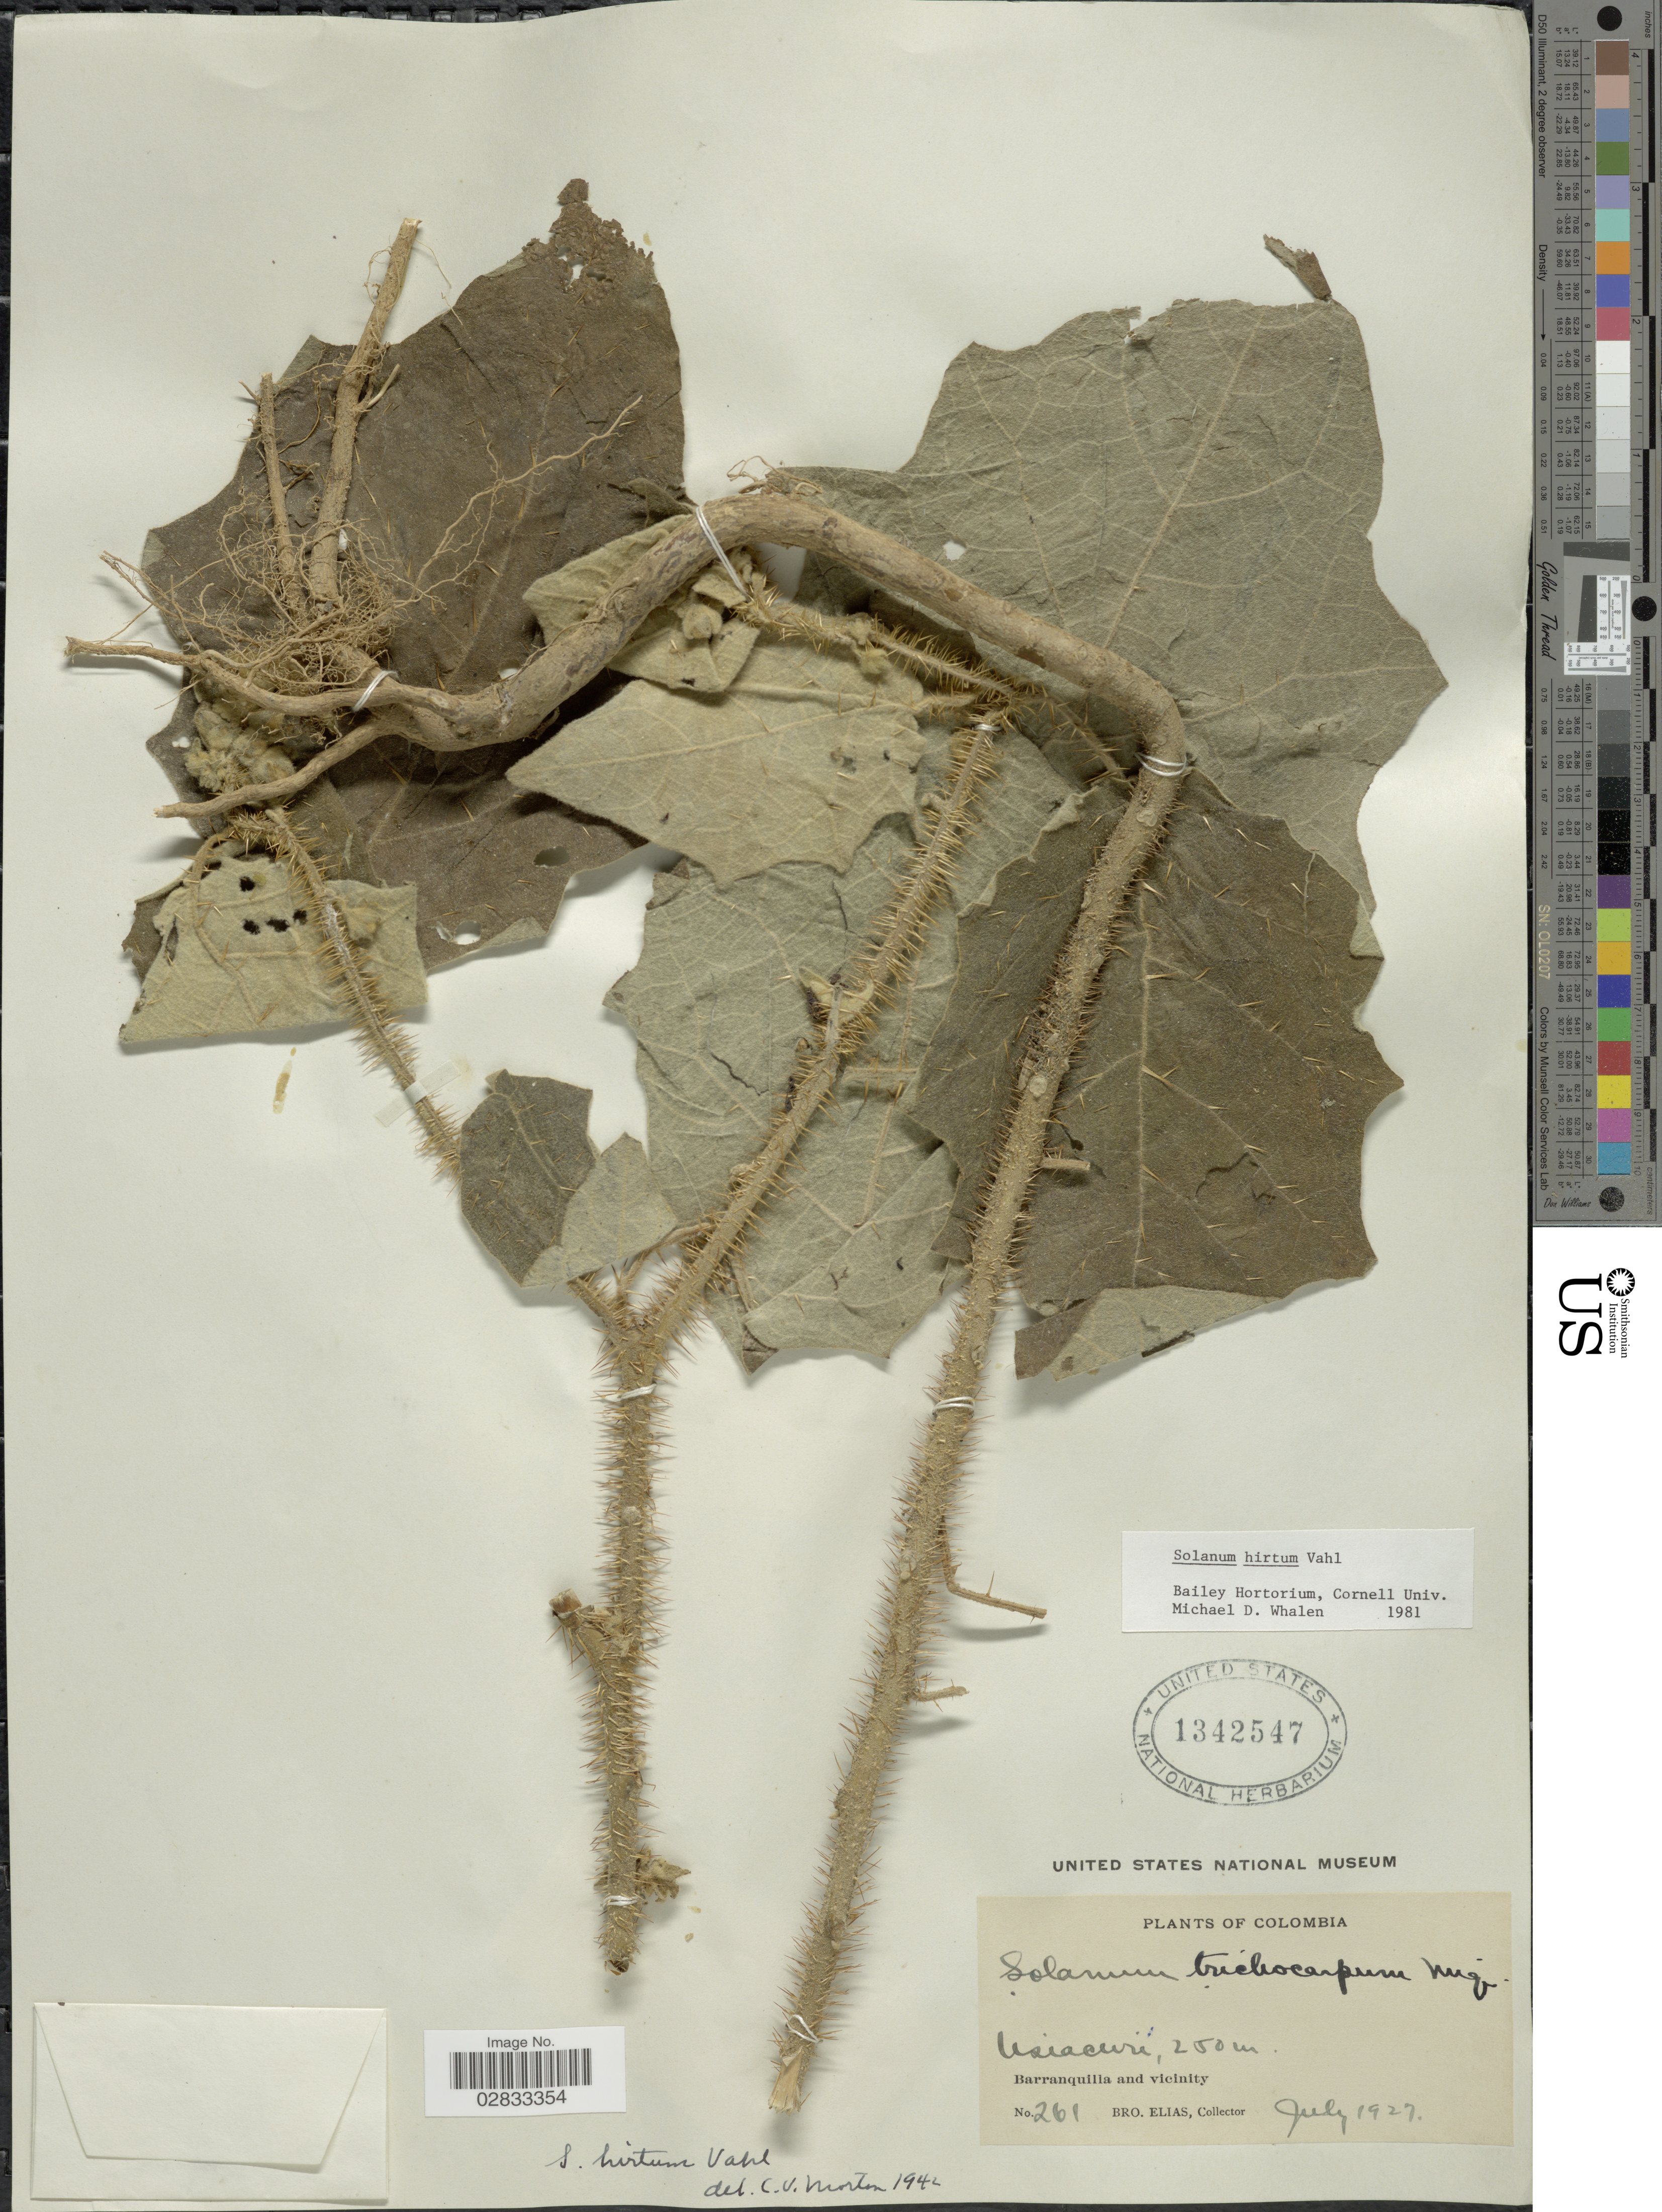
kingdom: Plantae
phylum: Tracheophyta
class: Magnoliopsida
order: Solanales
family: Solanaceae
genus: Solanum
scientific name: Solanum hirtum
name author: Vahl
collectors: Bro. Elias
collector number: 261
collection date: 1927-07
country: Colombia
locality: Usiacuri, Barranquilla and vicinity.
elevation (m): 250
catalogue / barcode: US 1342547